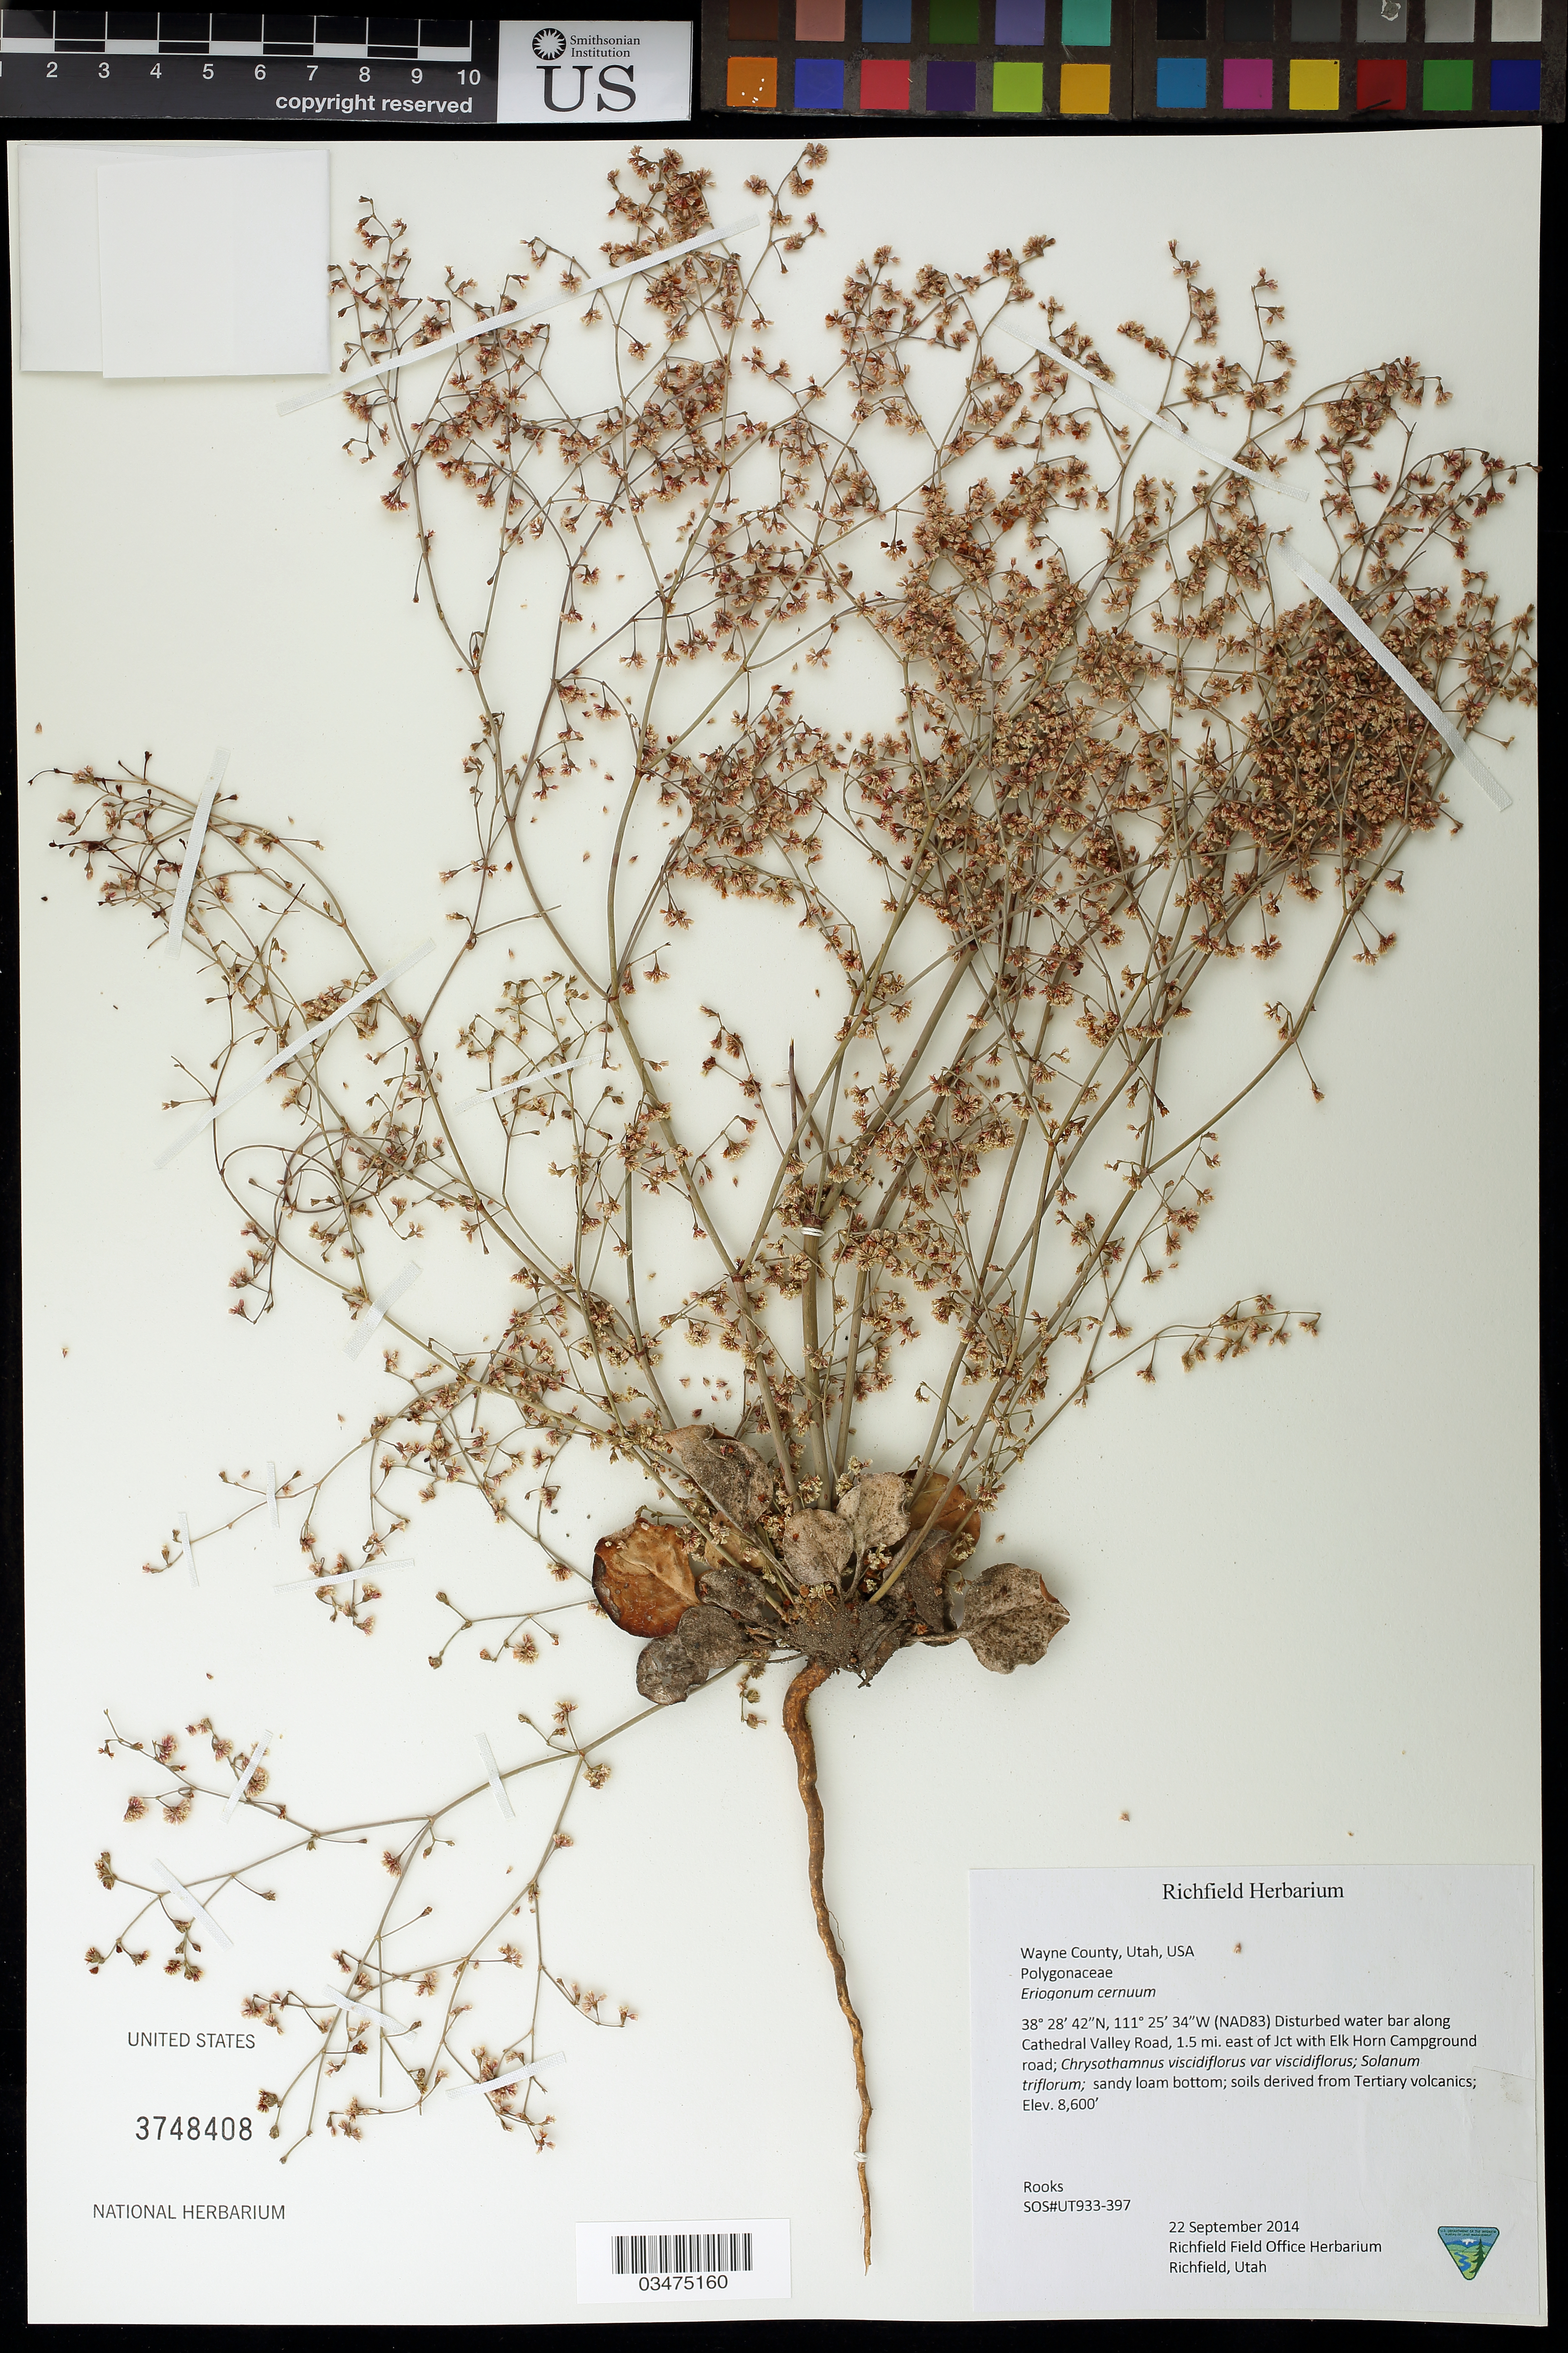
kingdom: Plantae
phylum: Tracheophyta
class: Magnoliopsida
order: Caryophyllales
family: Polygonaceae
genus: Eriogonum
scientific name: Eriogonum cernuum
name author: Nutt.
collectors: -. Rooks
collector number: UT933-397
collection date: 2014-09-22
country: United States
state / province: Utah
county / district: Wayne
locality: Along Cathedral Valley Rd, 1.5 mi. E of jct with Elk Horn Camgraund road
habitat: Sandy loam bottom, soils derived from Tertiary volcanics.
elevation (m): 2621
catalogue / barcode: US 3748408